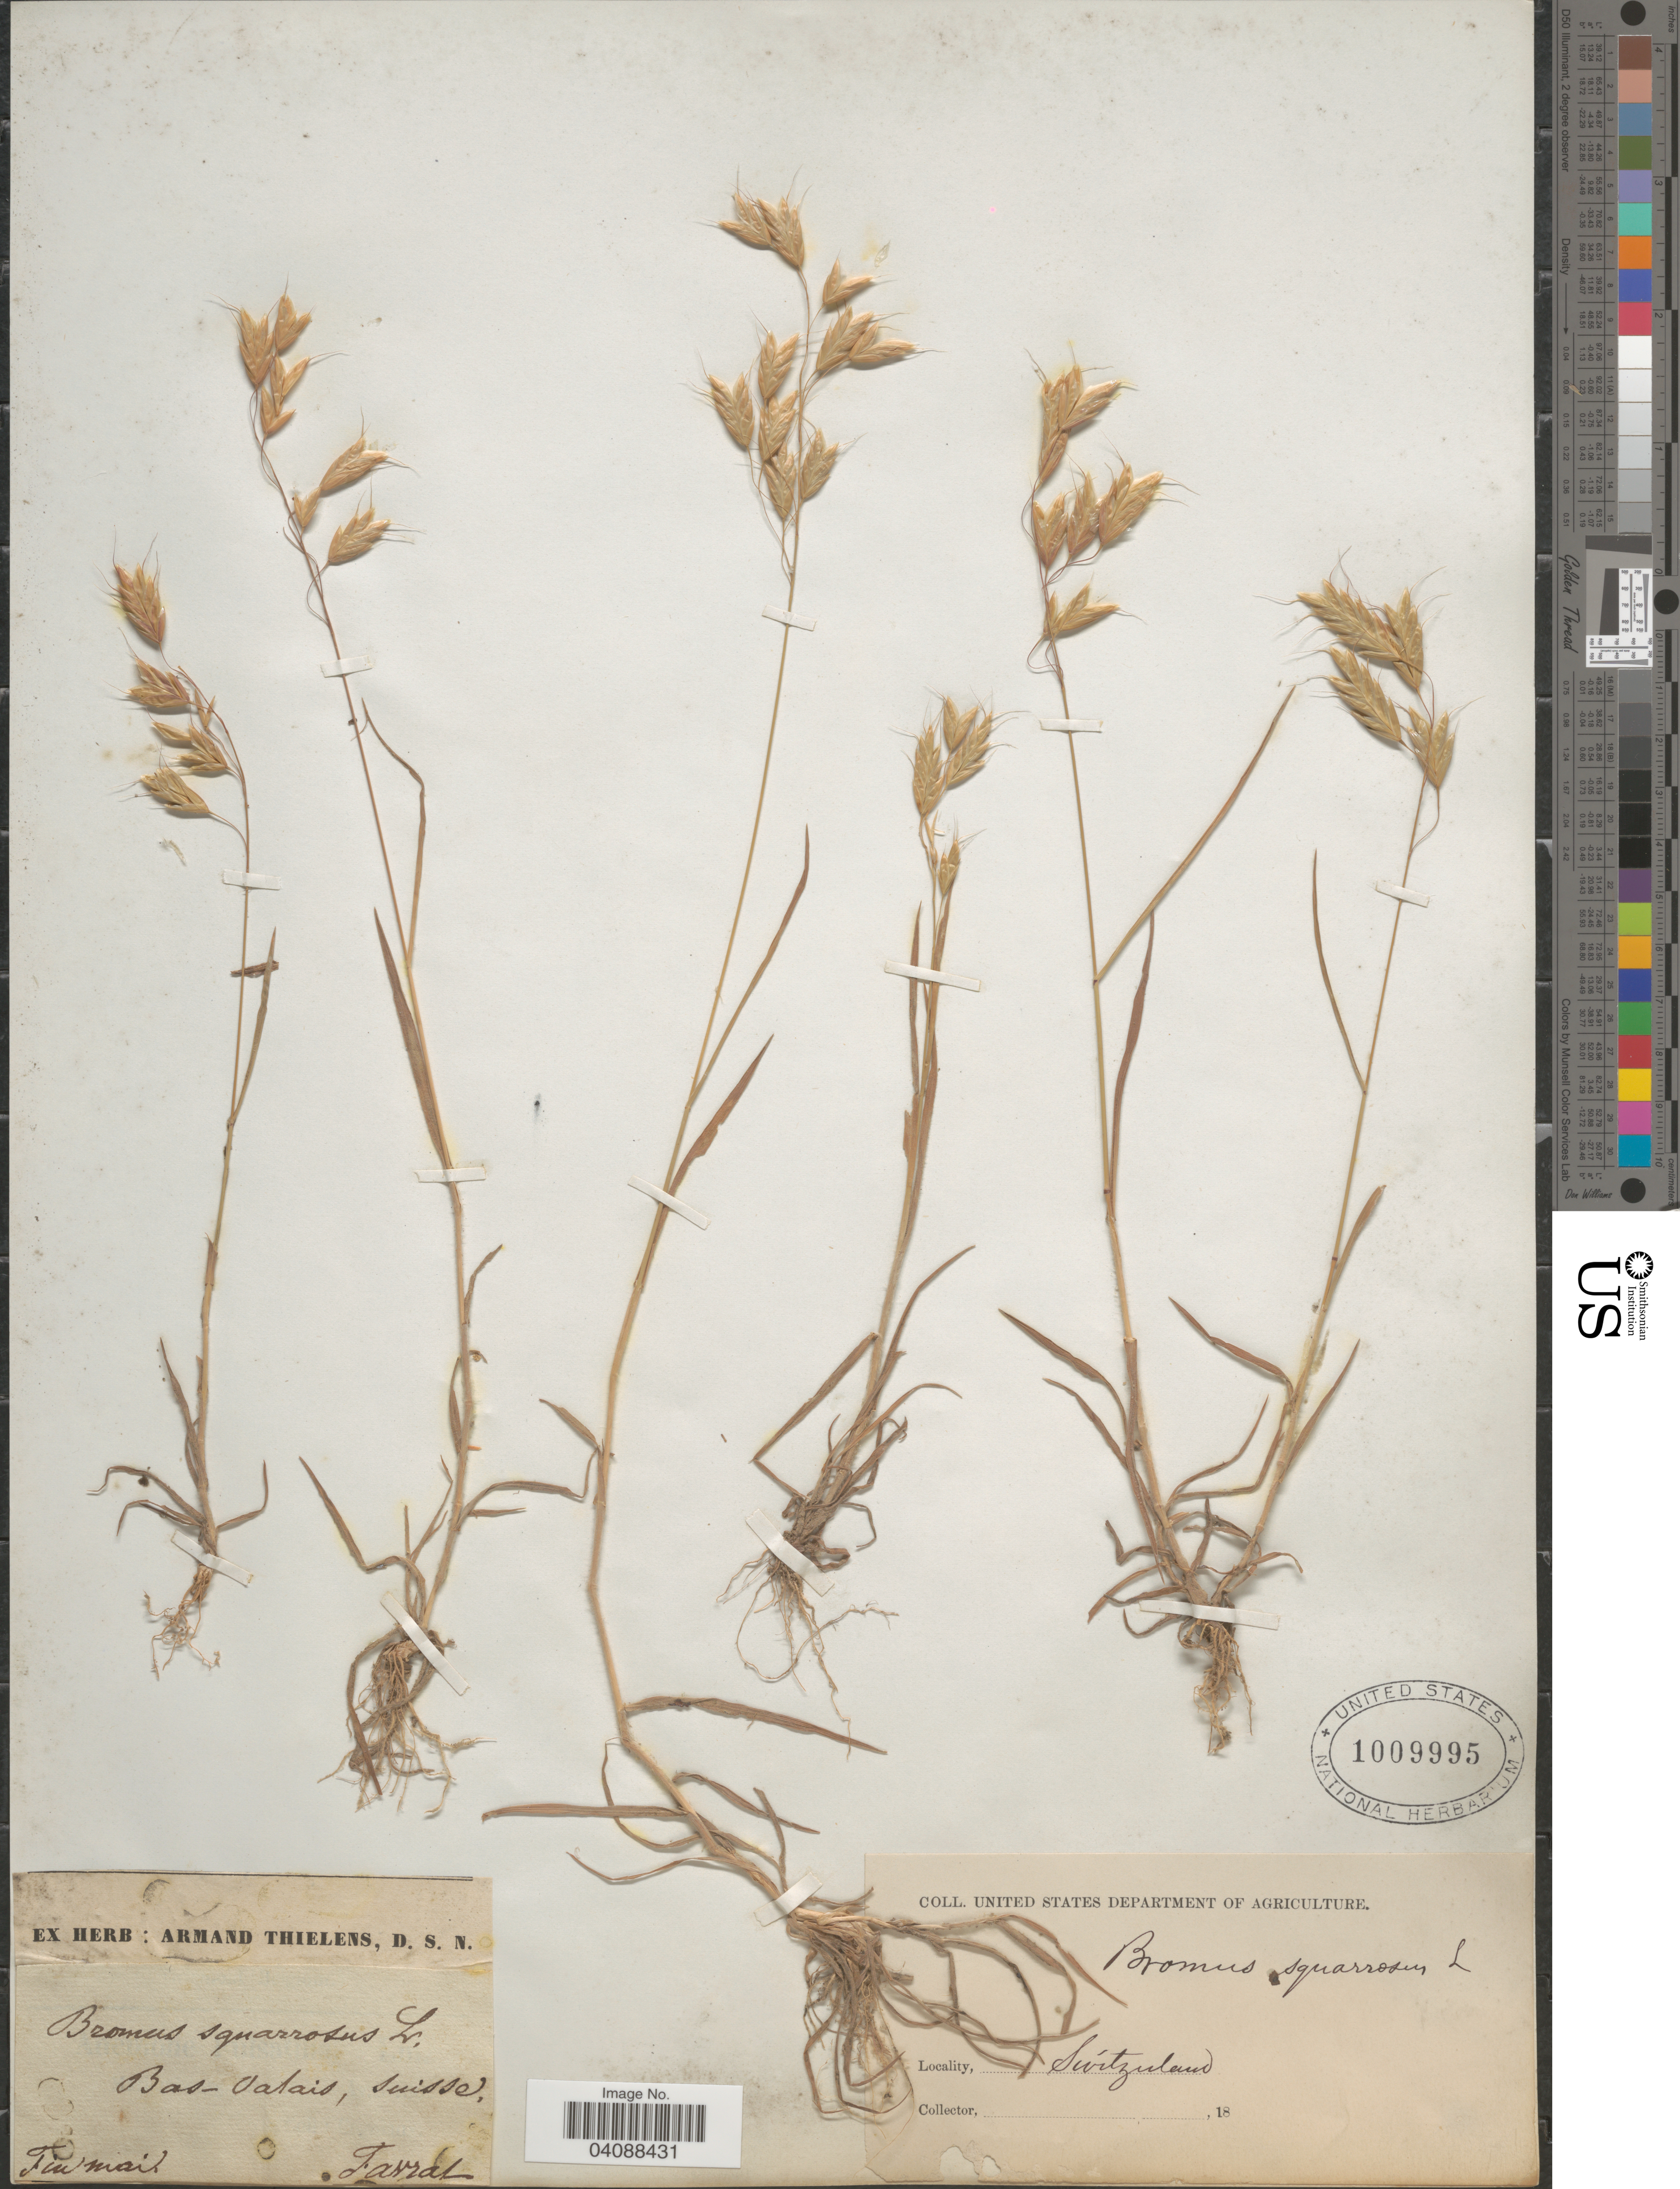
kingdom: Plantae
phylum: Tracheophyta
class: Liliopsida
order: Poales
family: Poaceae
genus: Bromus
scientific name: Bromus squarrosus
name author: L.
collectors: L. Favrat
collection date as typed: Fin mai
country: Switzerland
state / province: Valais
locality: Bas-Valais, Suisse.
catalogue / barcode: US 1009995